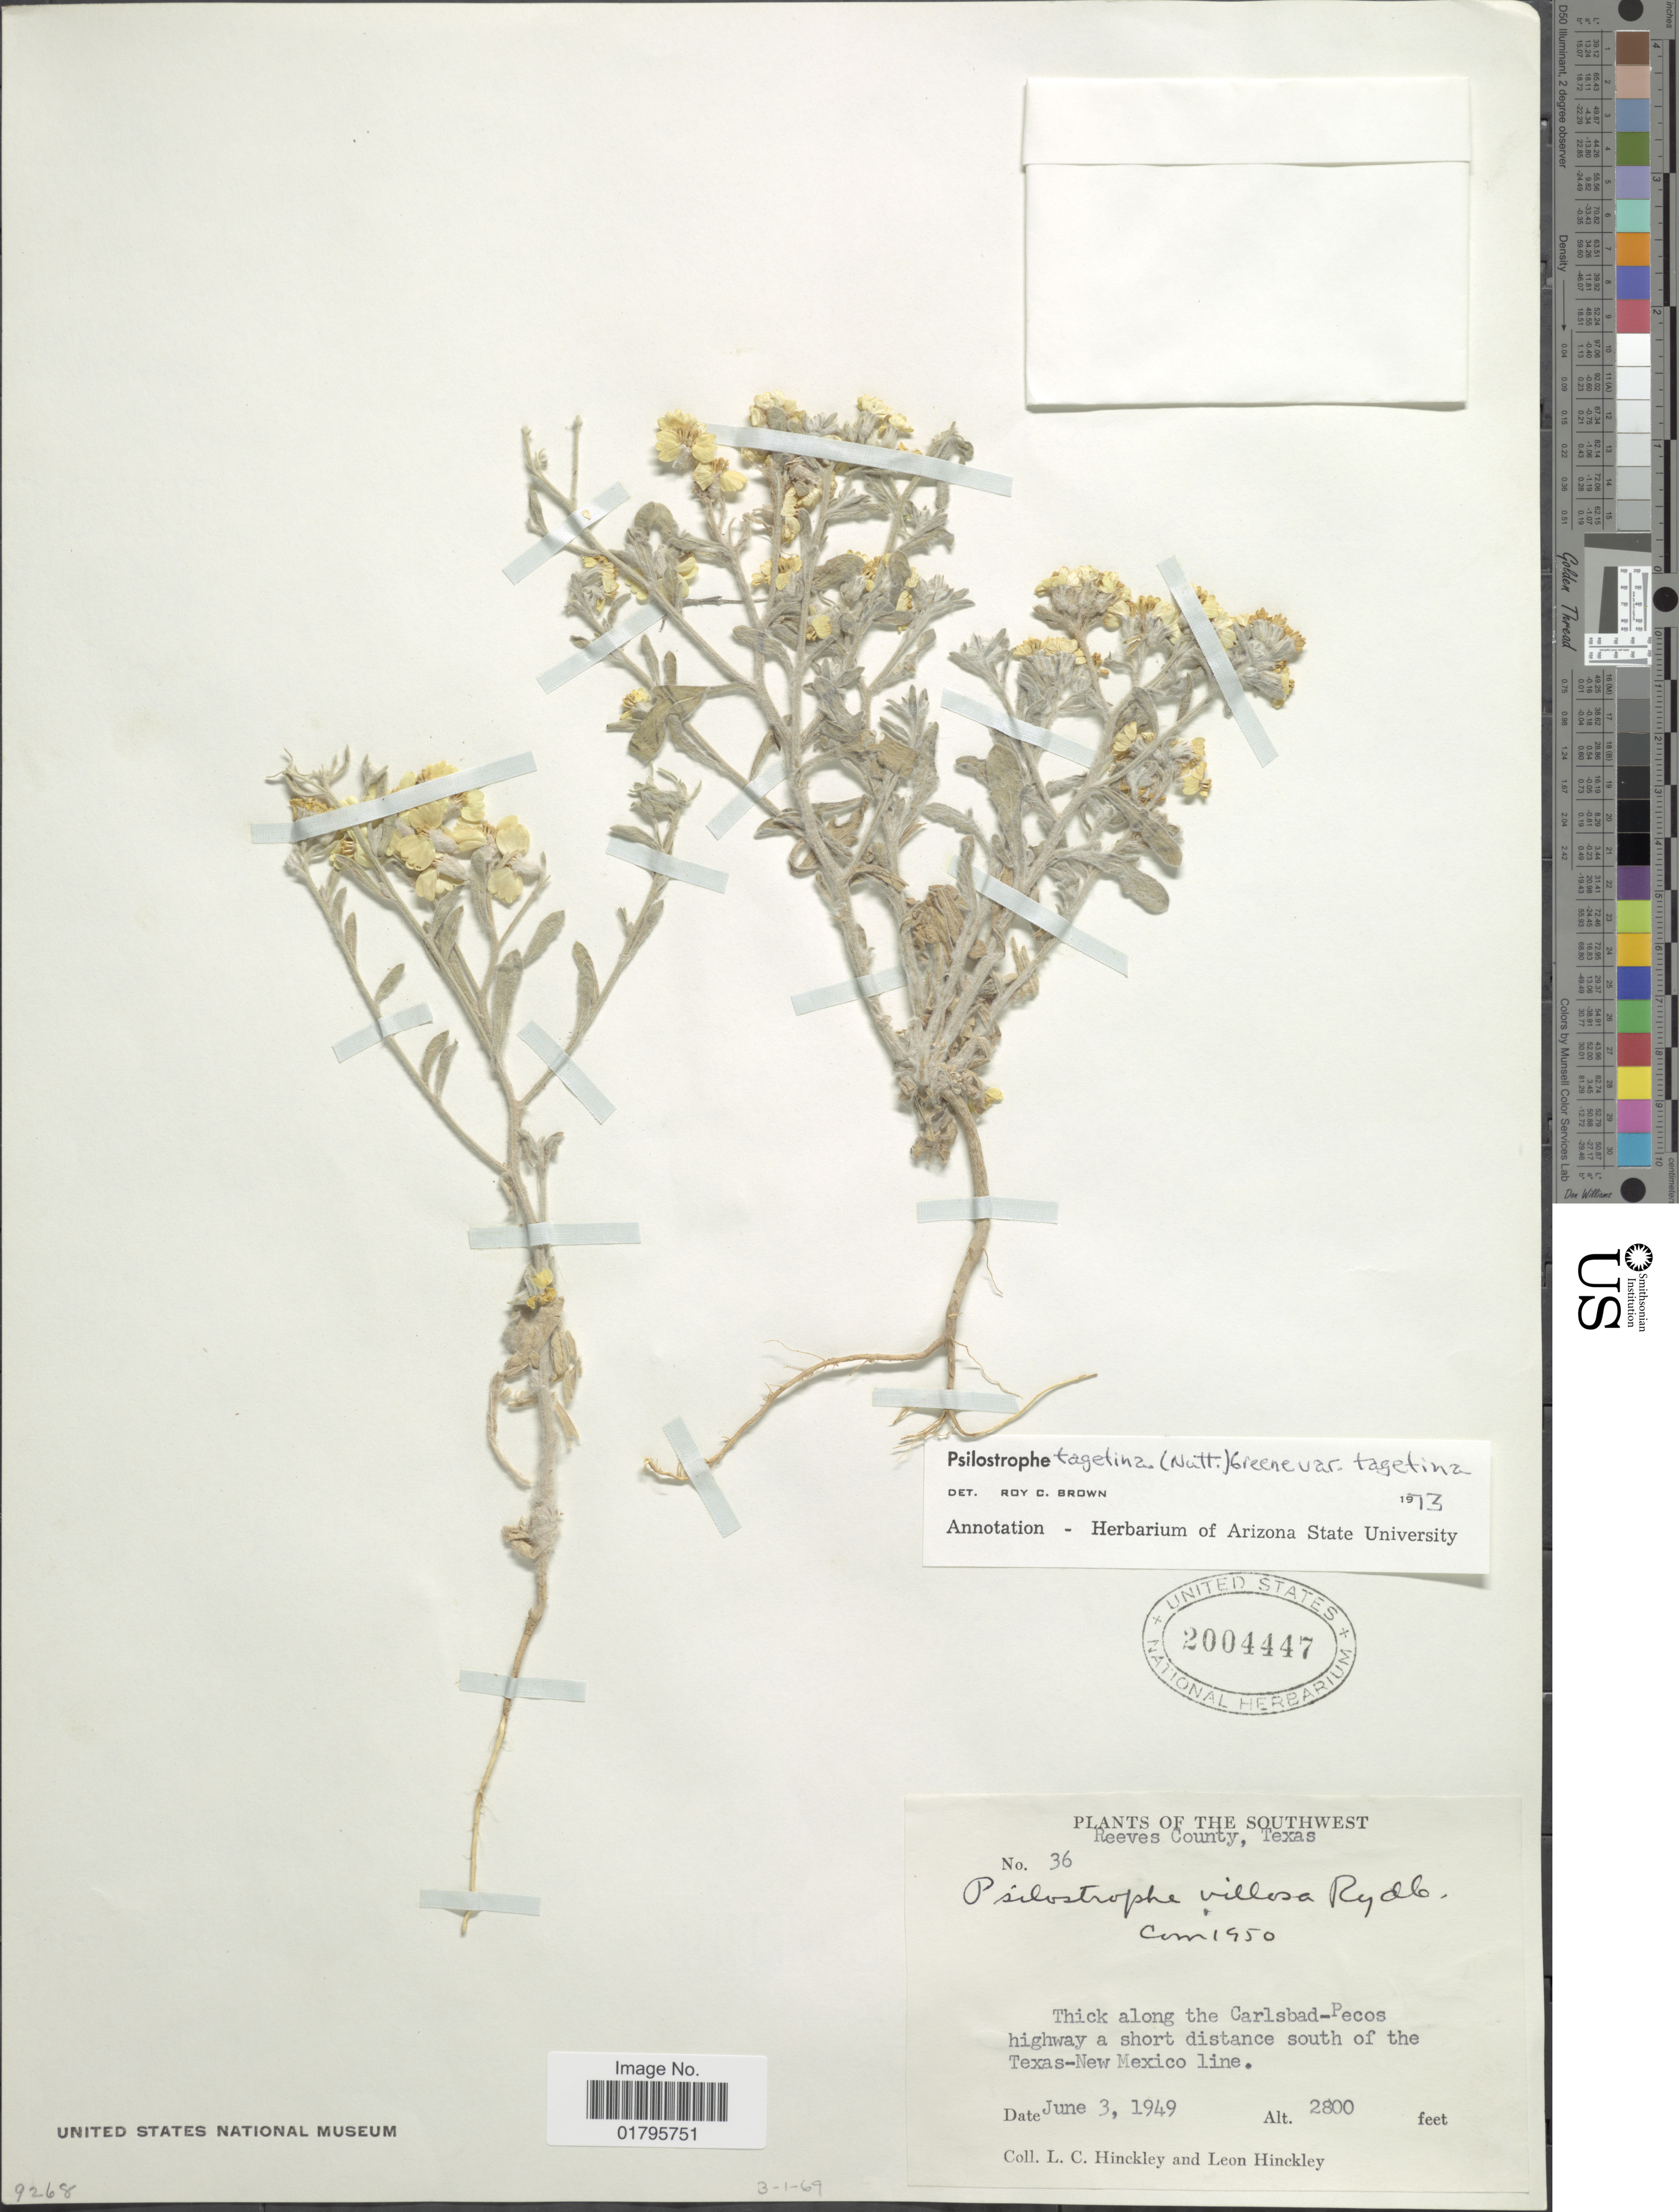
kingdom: Plantae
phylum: Tracheophyta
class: Magnoliopsida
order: Asterales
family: Asteraceae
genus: Psilostrophe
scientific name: Psilostrophe tagetina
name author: (Nutt.) Greene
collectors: L. Hinckley & L. Hinckley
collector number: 36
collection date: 1949-06-03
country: United States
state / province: Texas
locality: Reeves county, Thick along the Carlsbad-Pecos highway a short distance south of the Texas-New Mexico line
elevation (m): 853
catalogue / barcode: US 2004447